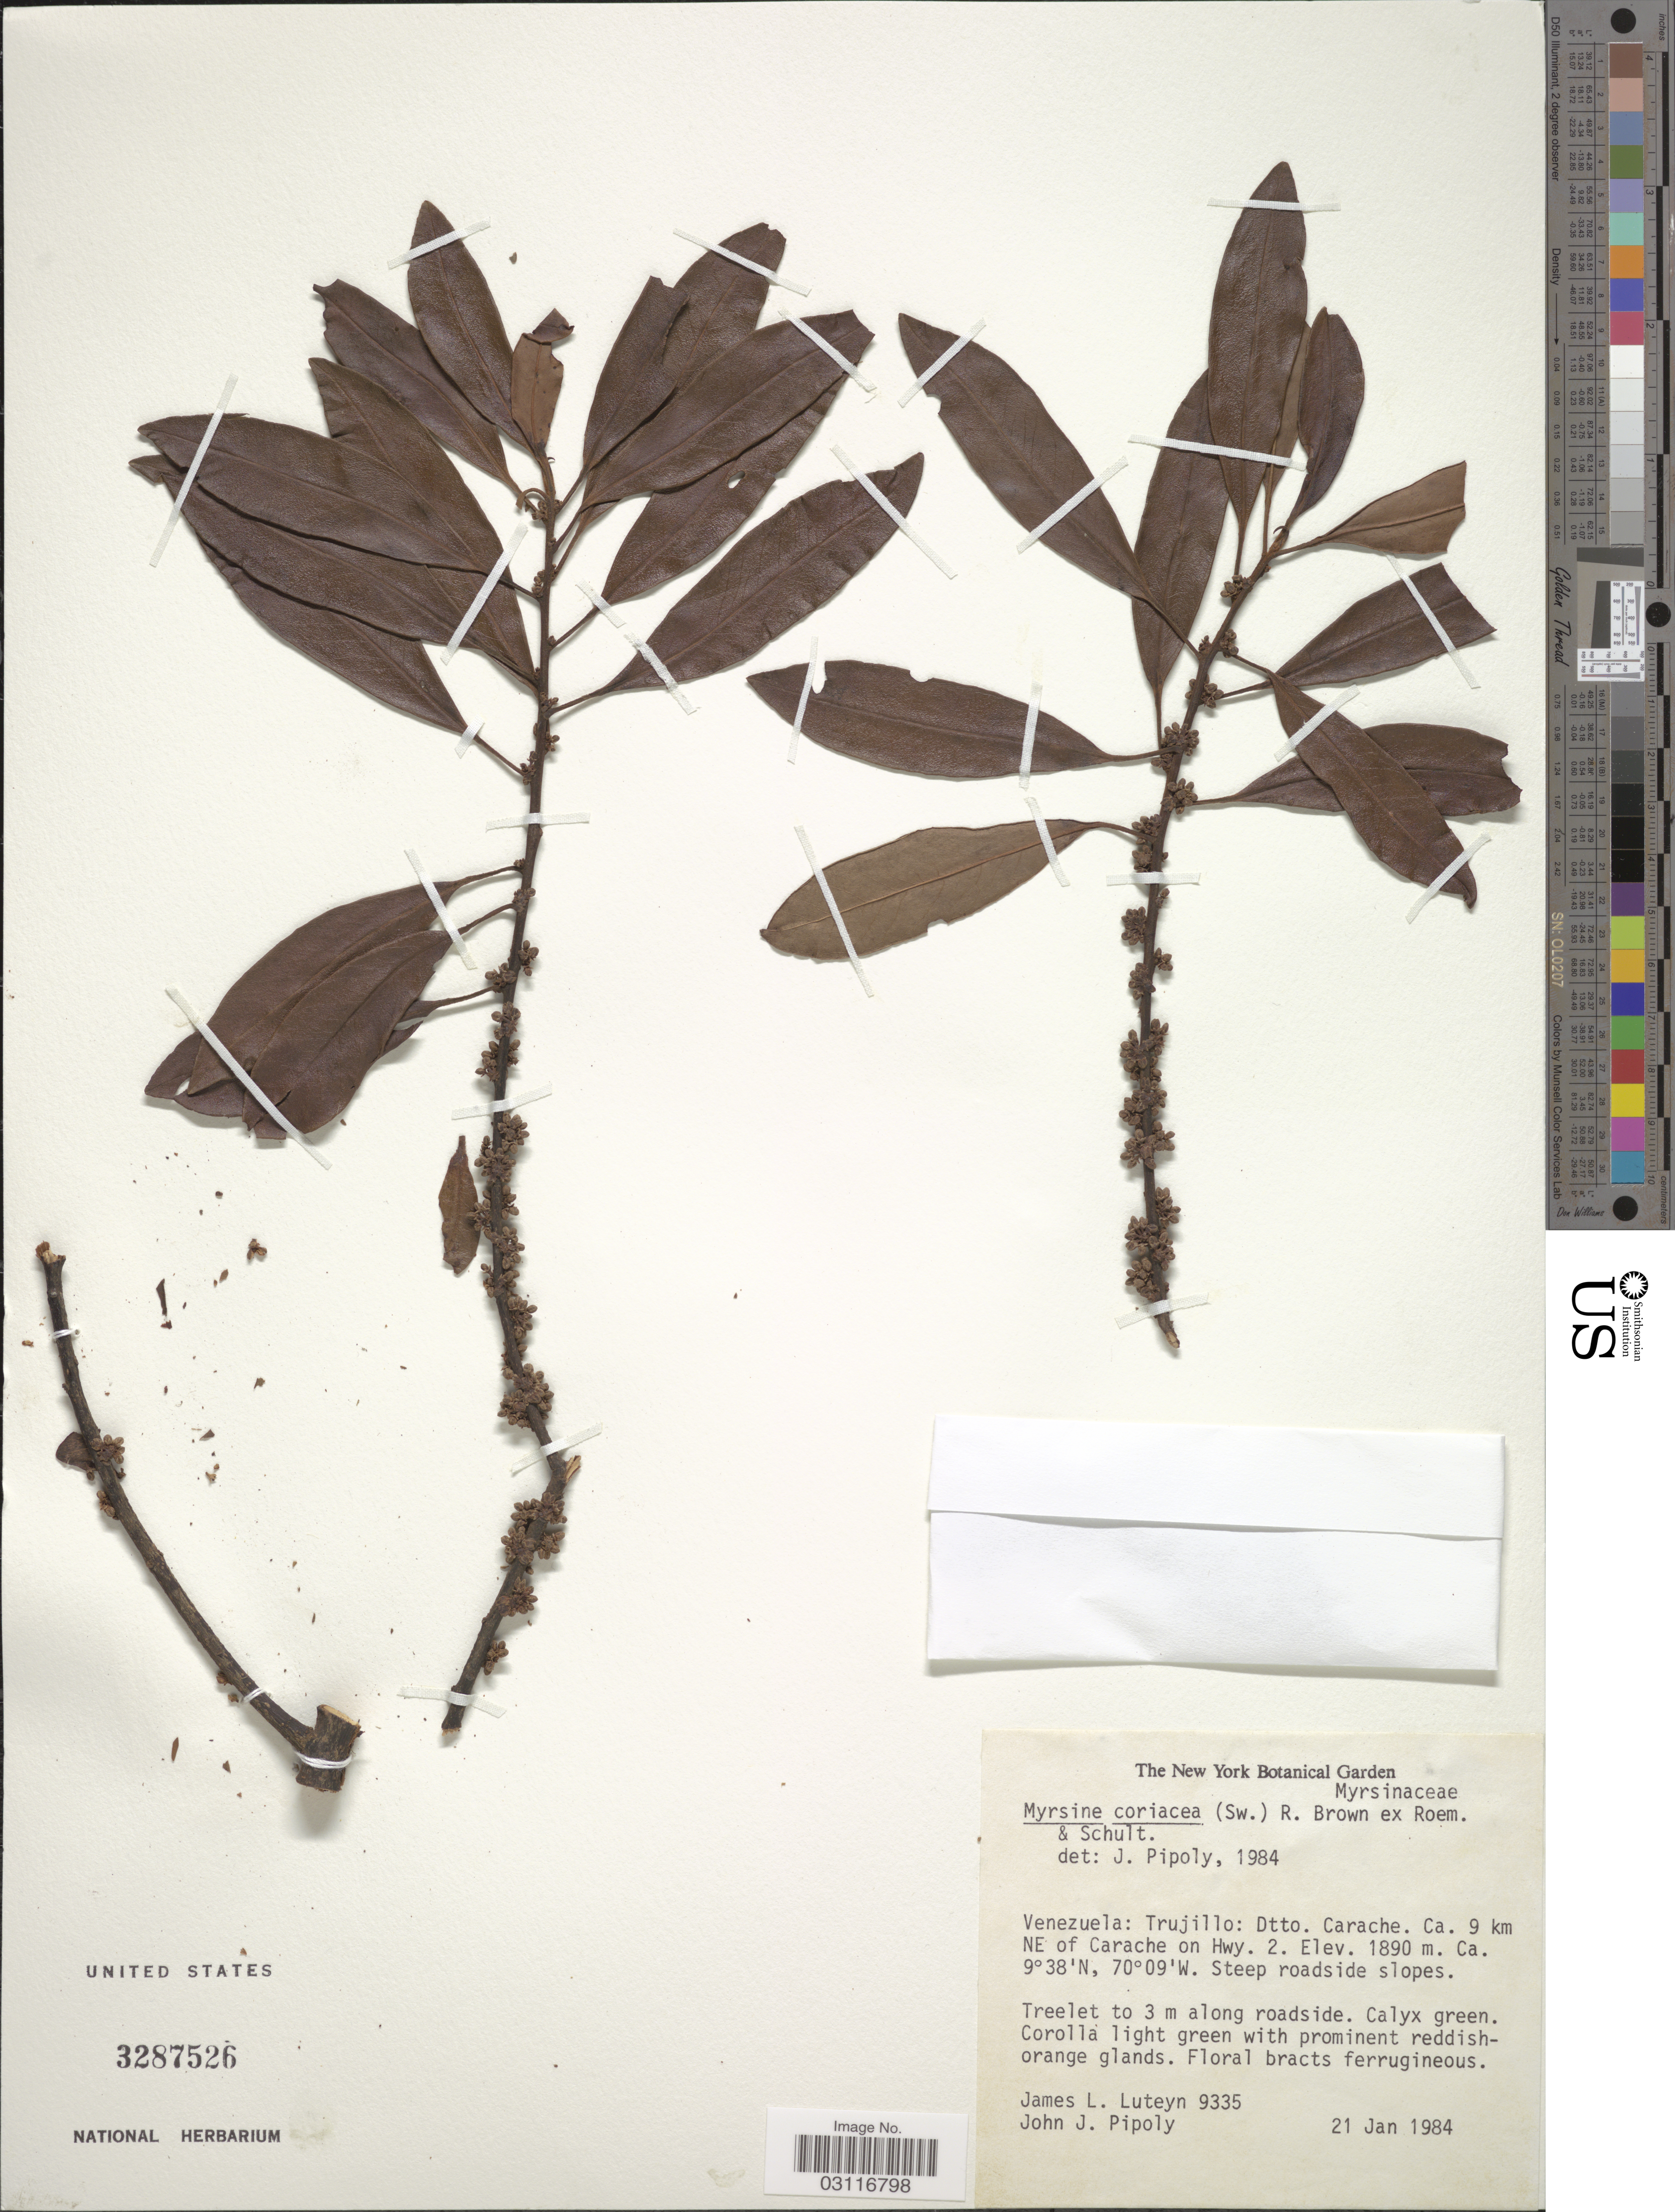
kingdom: Plantae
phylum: Tracheophyta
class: Magnoliopsida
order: Ericales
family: Primulaceae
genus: Myrsine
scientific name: Myrsine coriacea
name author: (Sw.) R. Br. ex Roem. & Schult.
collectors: J. Luteyn & J. J. Pipoly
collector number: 9335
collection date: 1984-01-21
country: Venezuela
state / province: Trujillo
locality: Dtto. Carache. Ca. 9 km NE of Carache on Hwy. 2.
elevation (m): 1890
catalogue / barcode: US 3287526